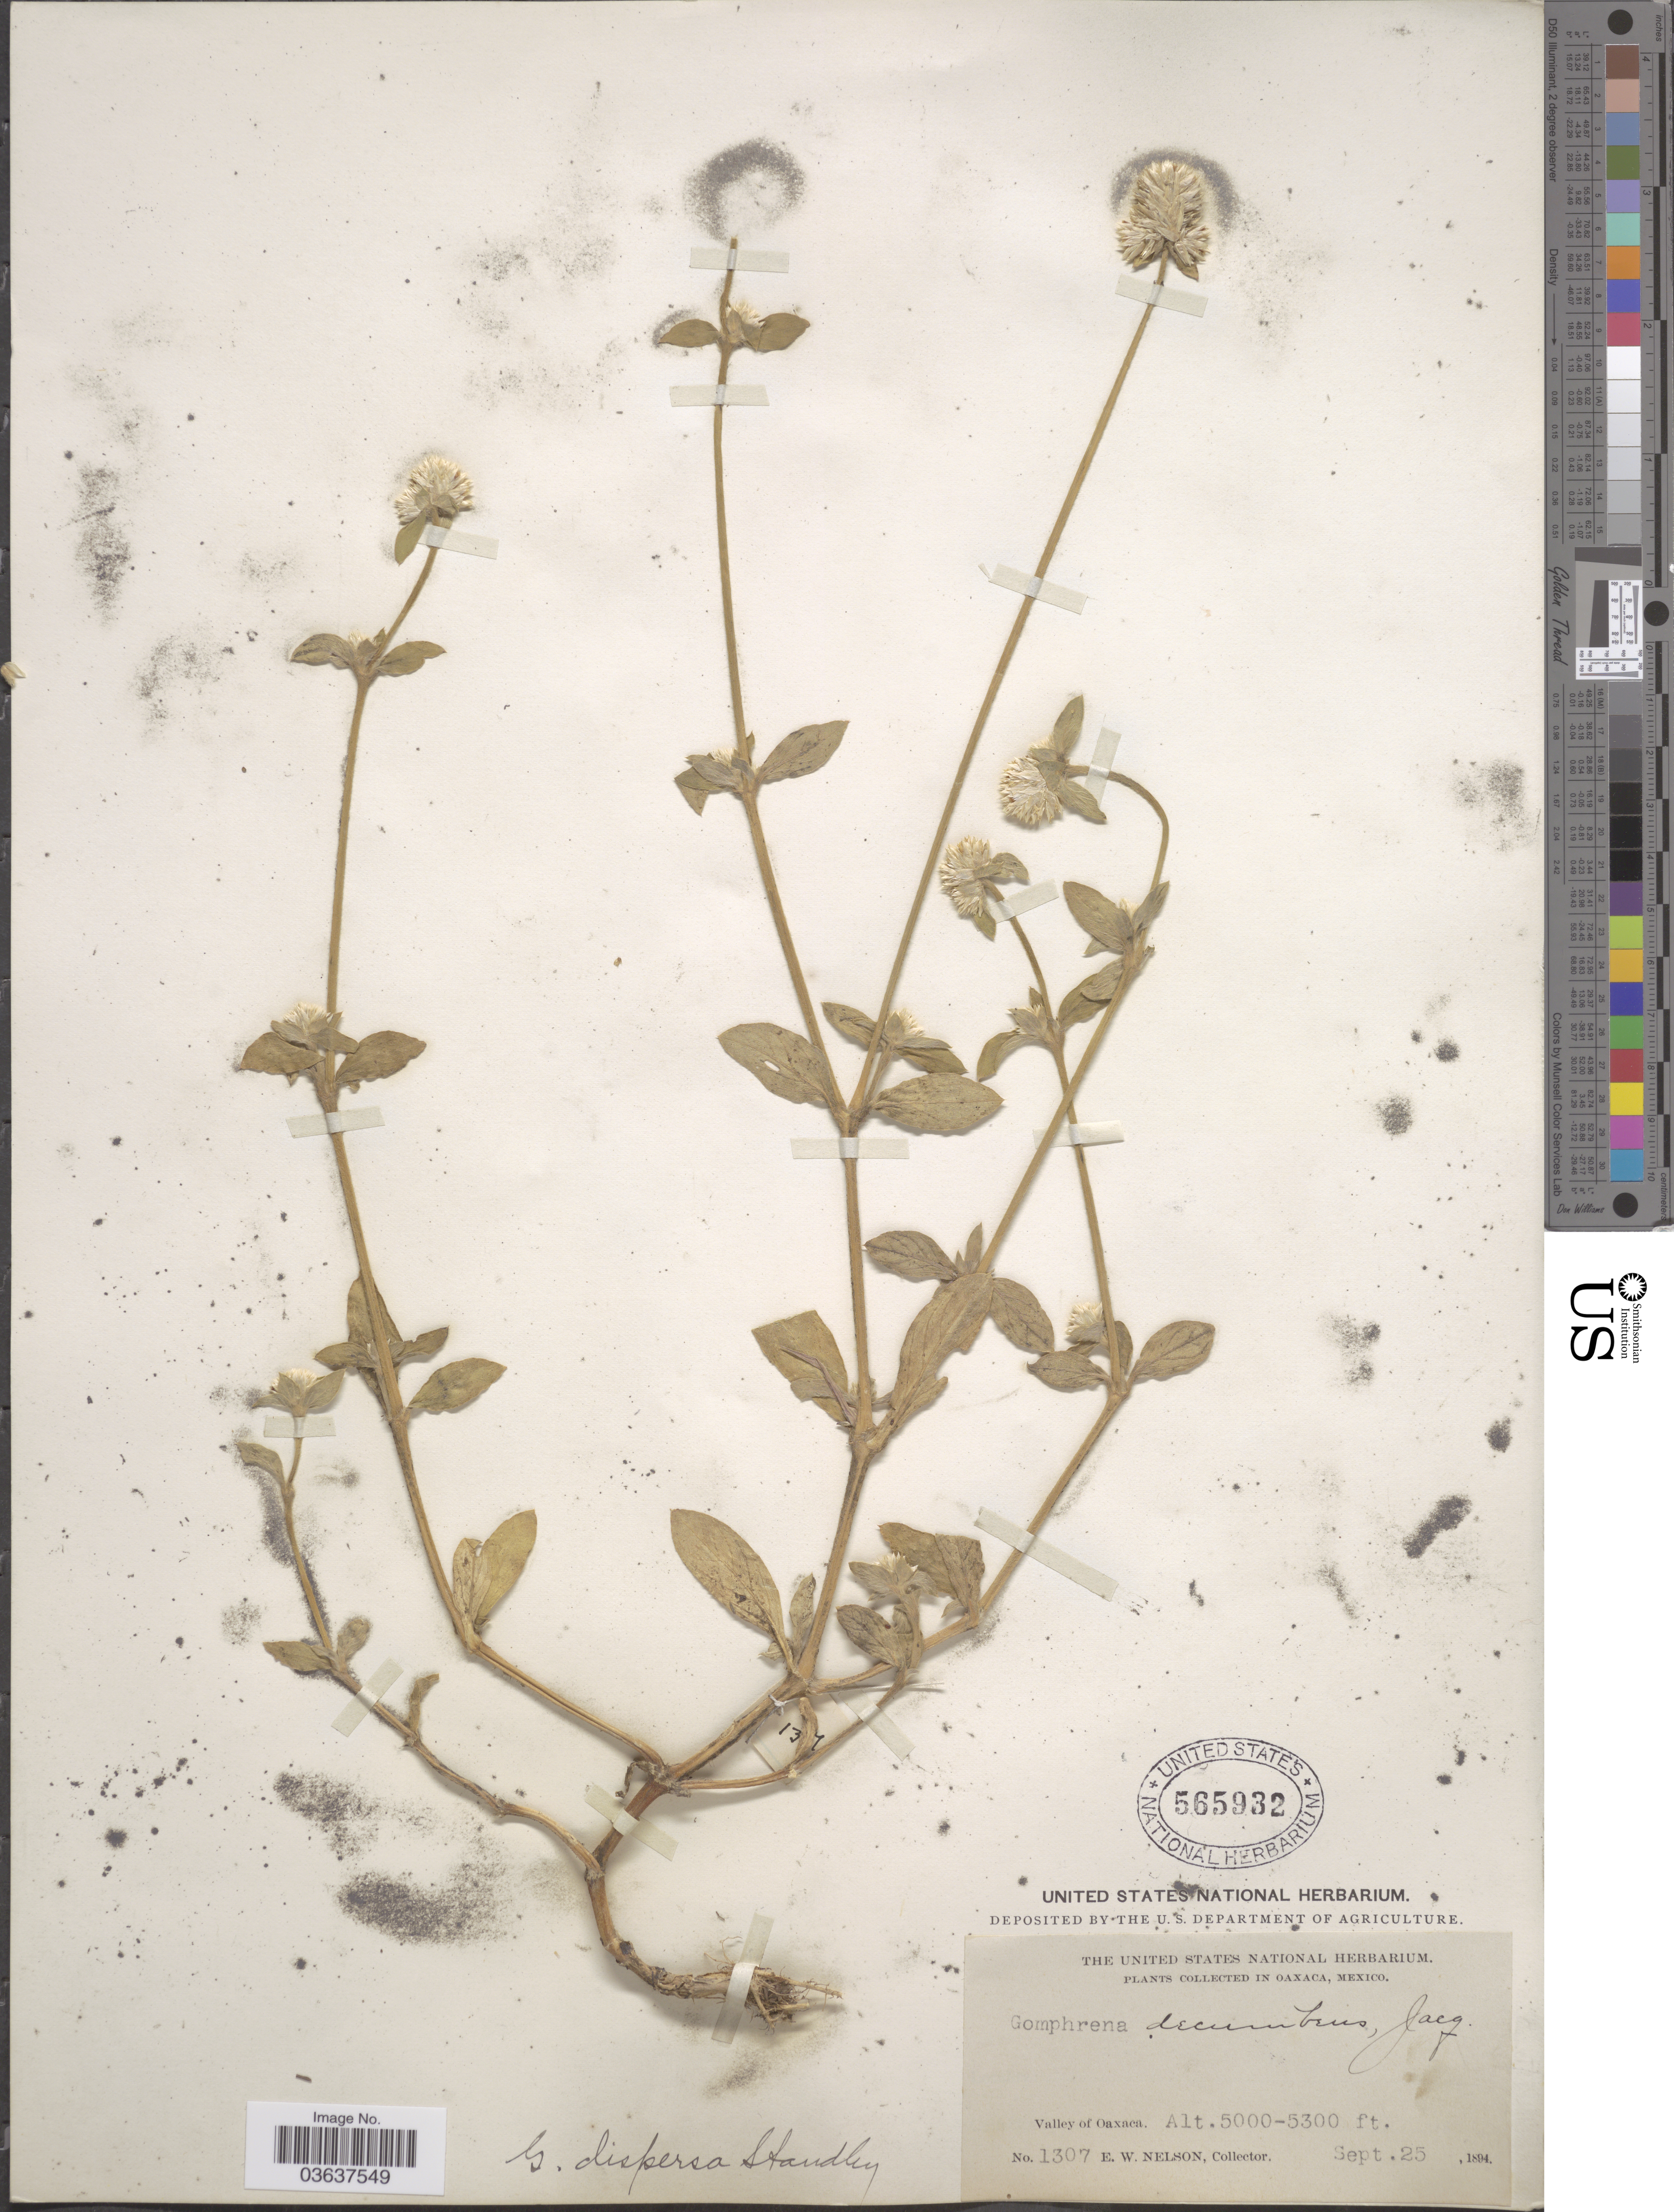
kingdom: Plantae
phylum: Tracheophyta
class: Magnoliopsida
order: Caryophyllales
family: Amaranthaceae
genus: Gomphrena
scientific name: Gomphrena dispersa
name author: Standl.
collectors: E. W. Nelson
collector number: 1307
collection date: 1894-09-25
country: Mexico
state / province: Oaxaca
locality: Valley of Oaxaca.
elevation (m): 1524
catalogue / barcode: US 565932